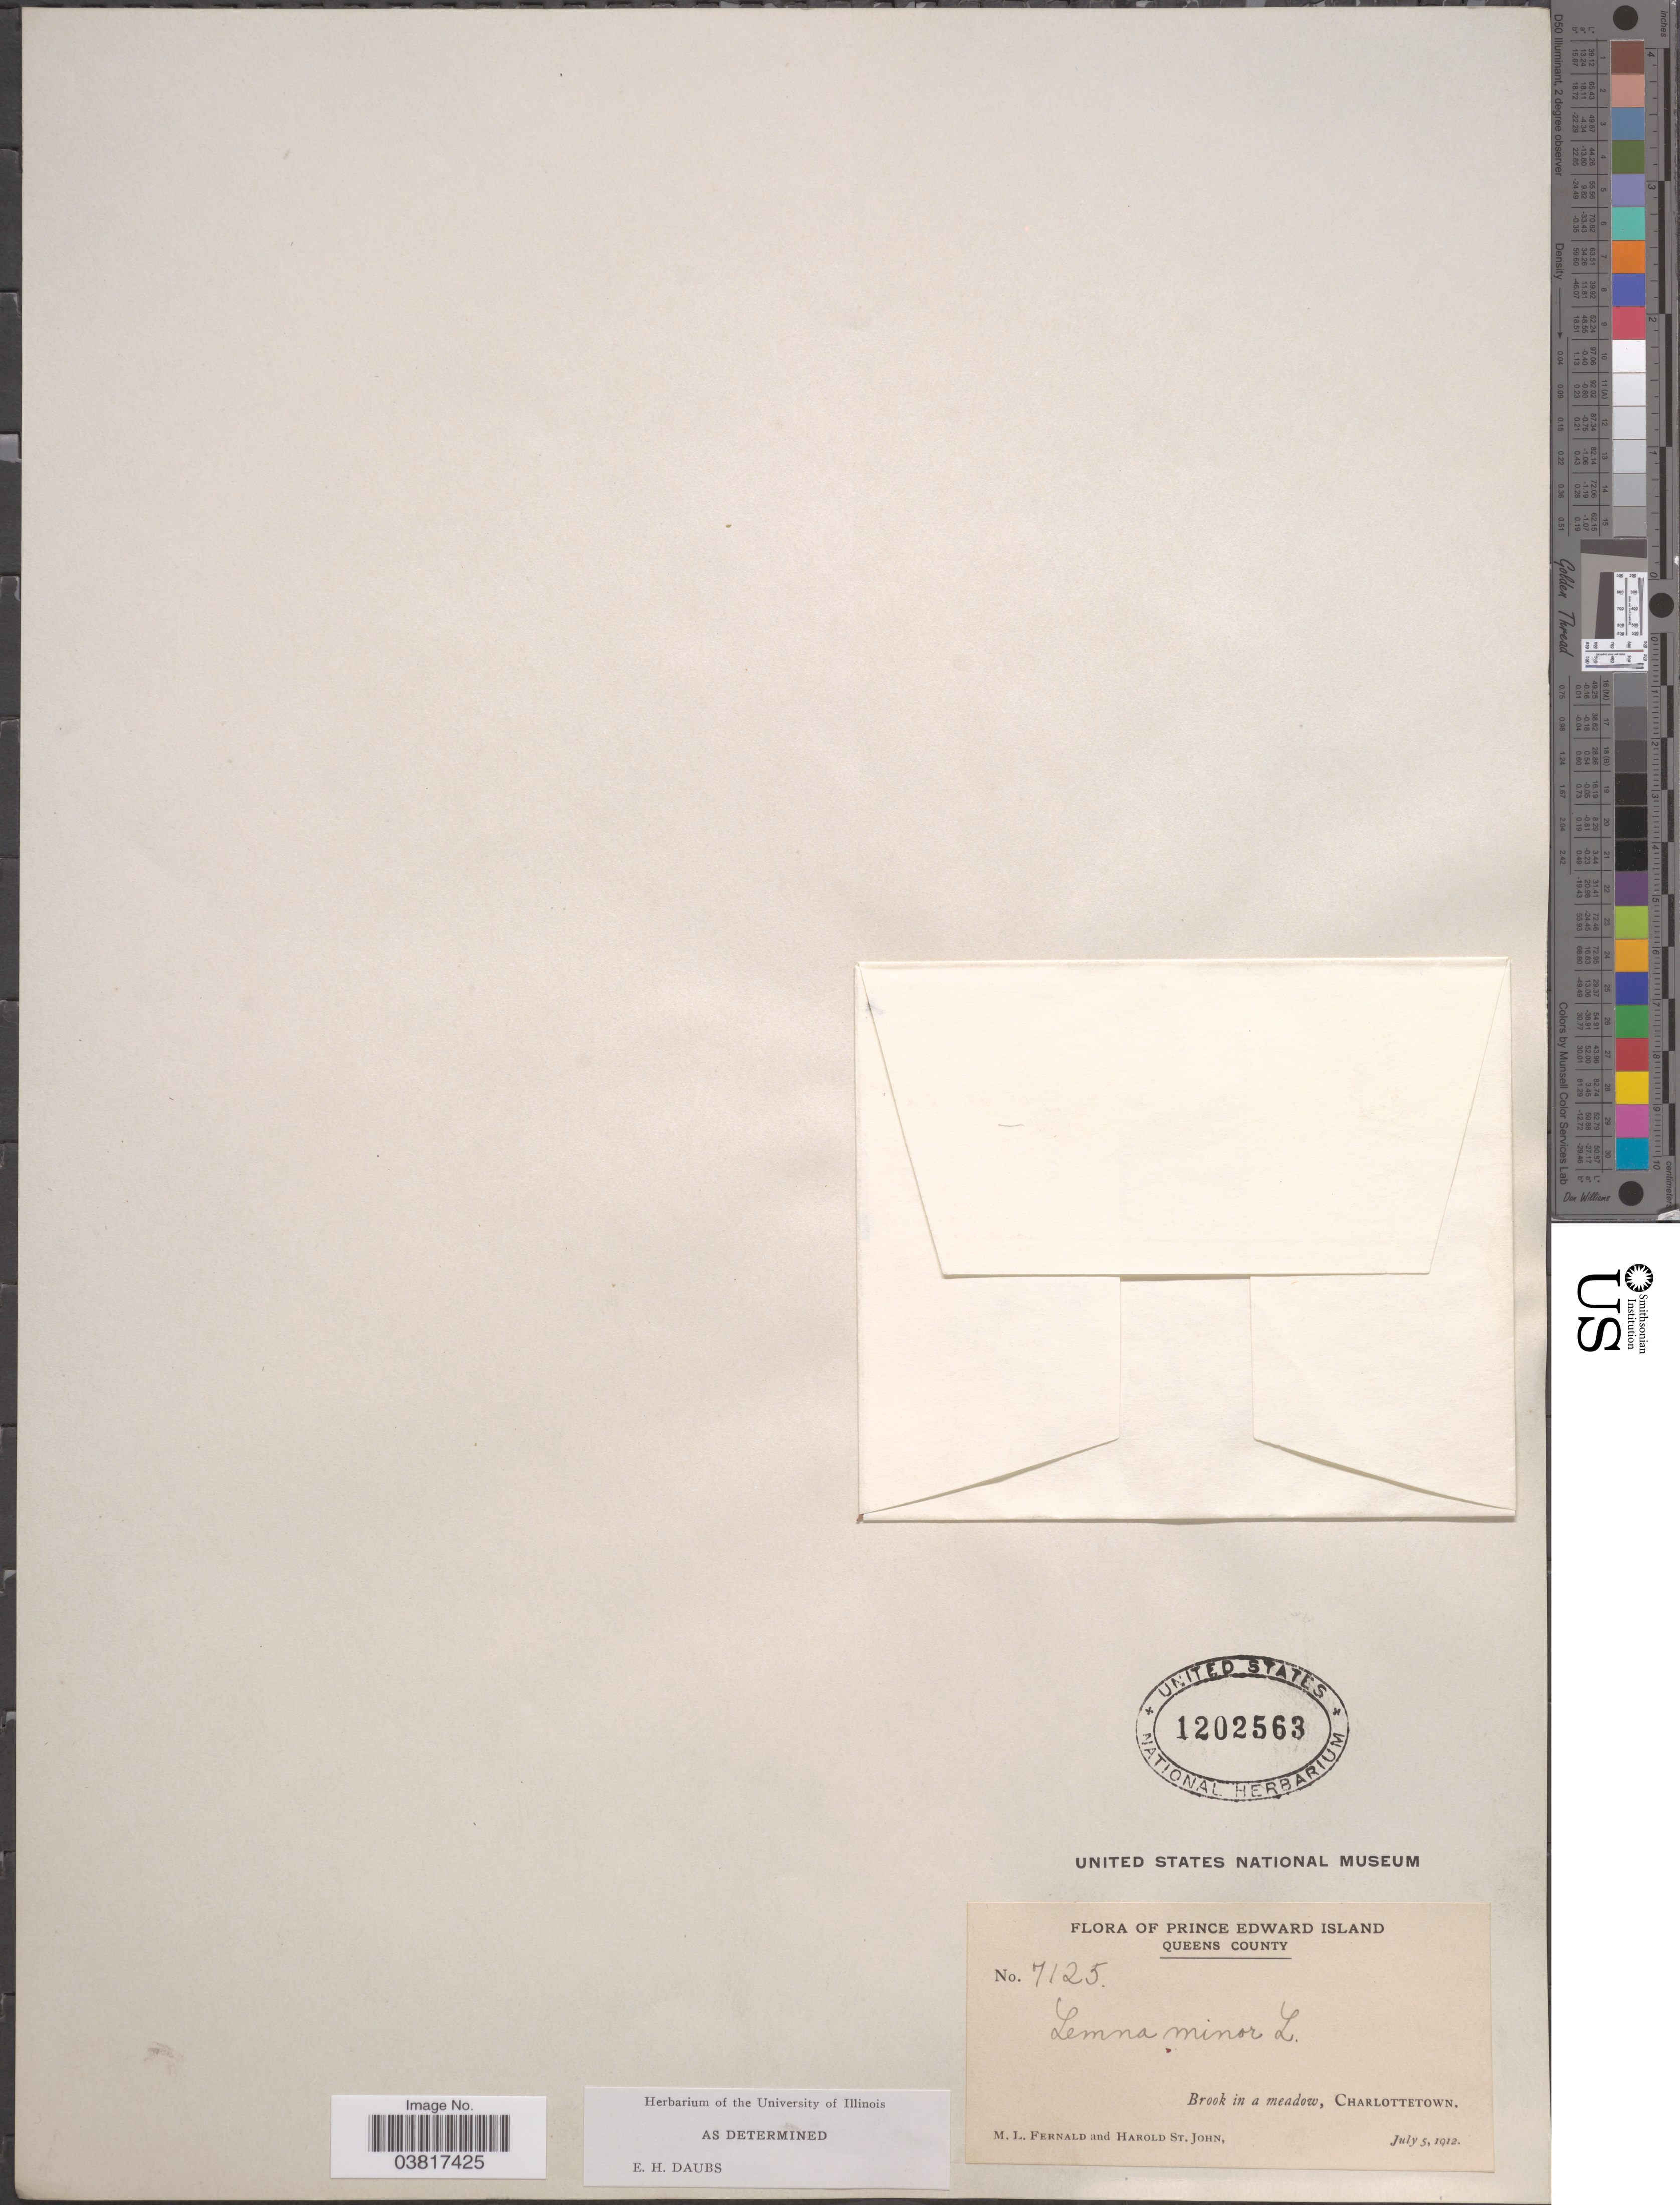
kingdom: Plantae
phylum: Tracheophyta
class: Liliopsida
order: Alismatales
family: Araceae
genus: Lemna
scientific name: Lemna minor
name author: L.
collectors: M. L. Fernald & H. St. John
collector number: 7125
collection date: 1912-07-05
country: Canada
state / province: Prince Edward Island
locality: Queens County. Brook in a meadow, Charlottetown.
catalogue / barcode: US 1202563